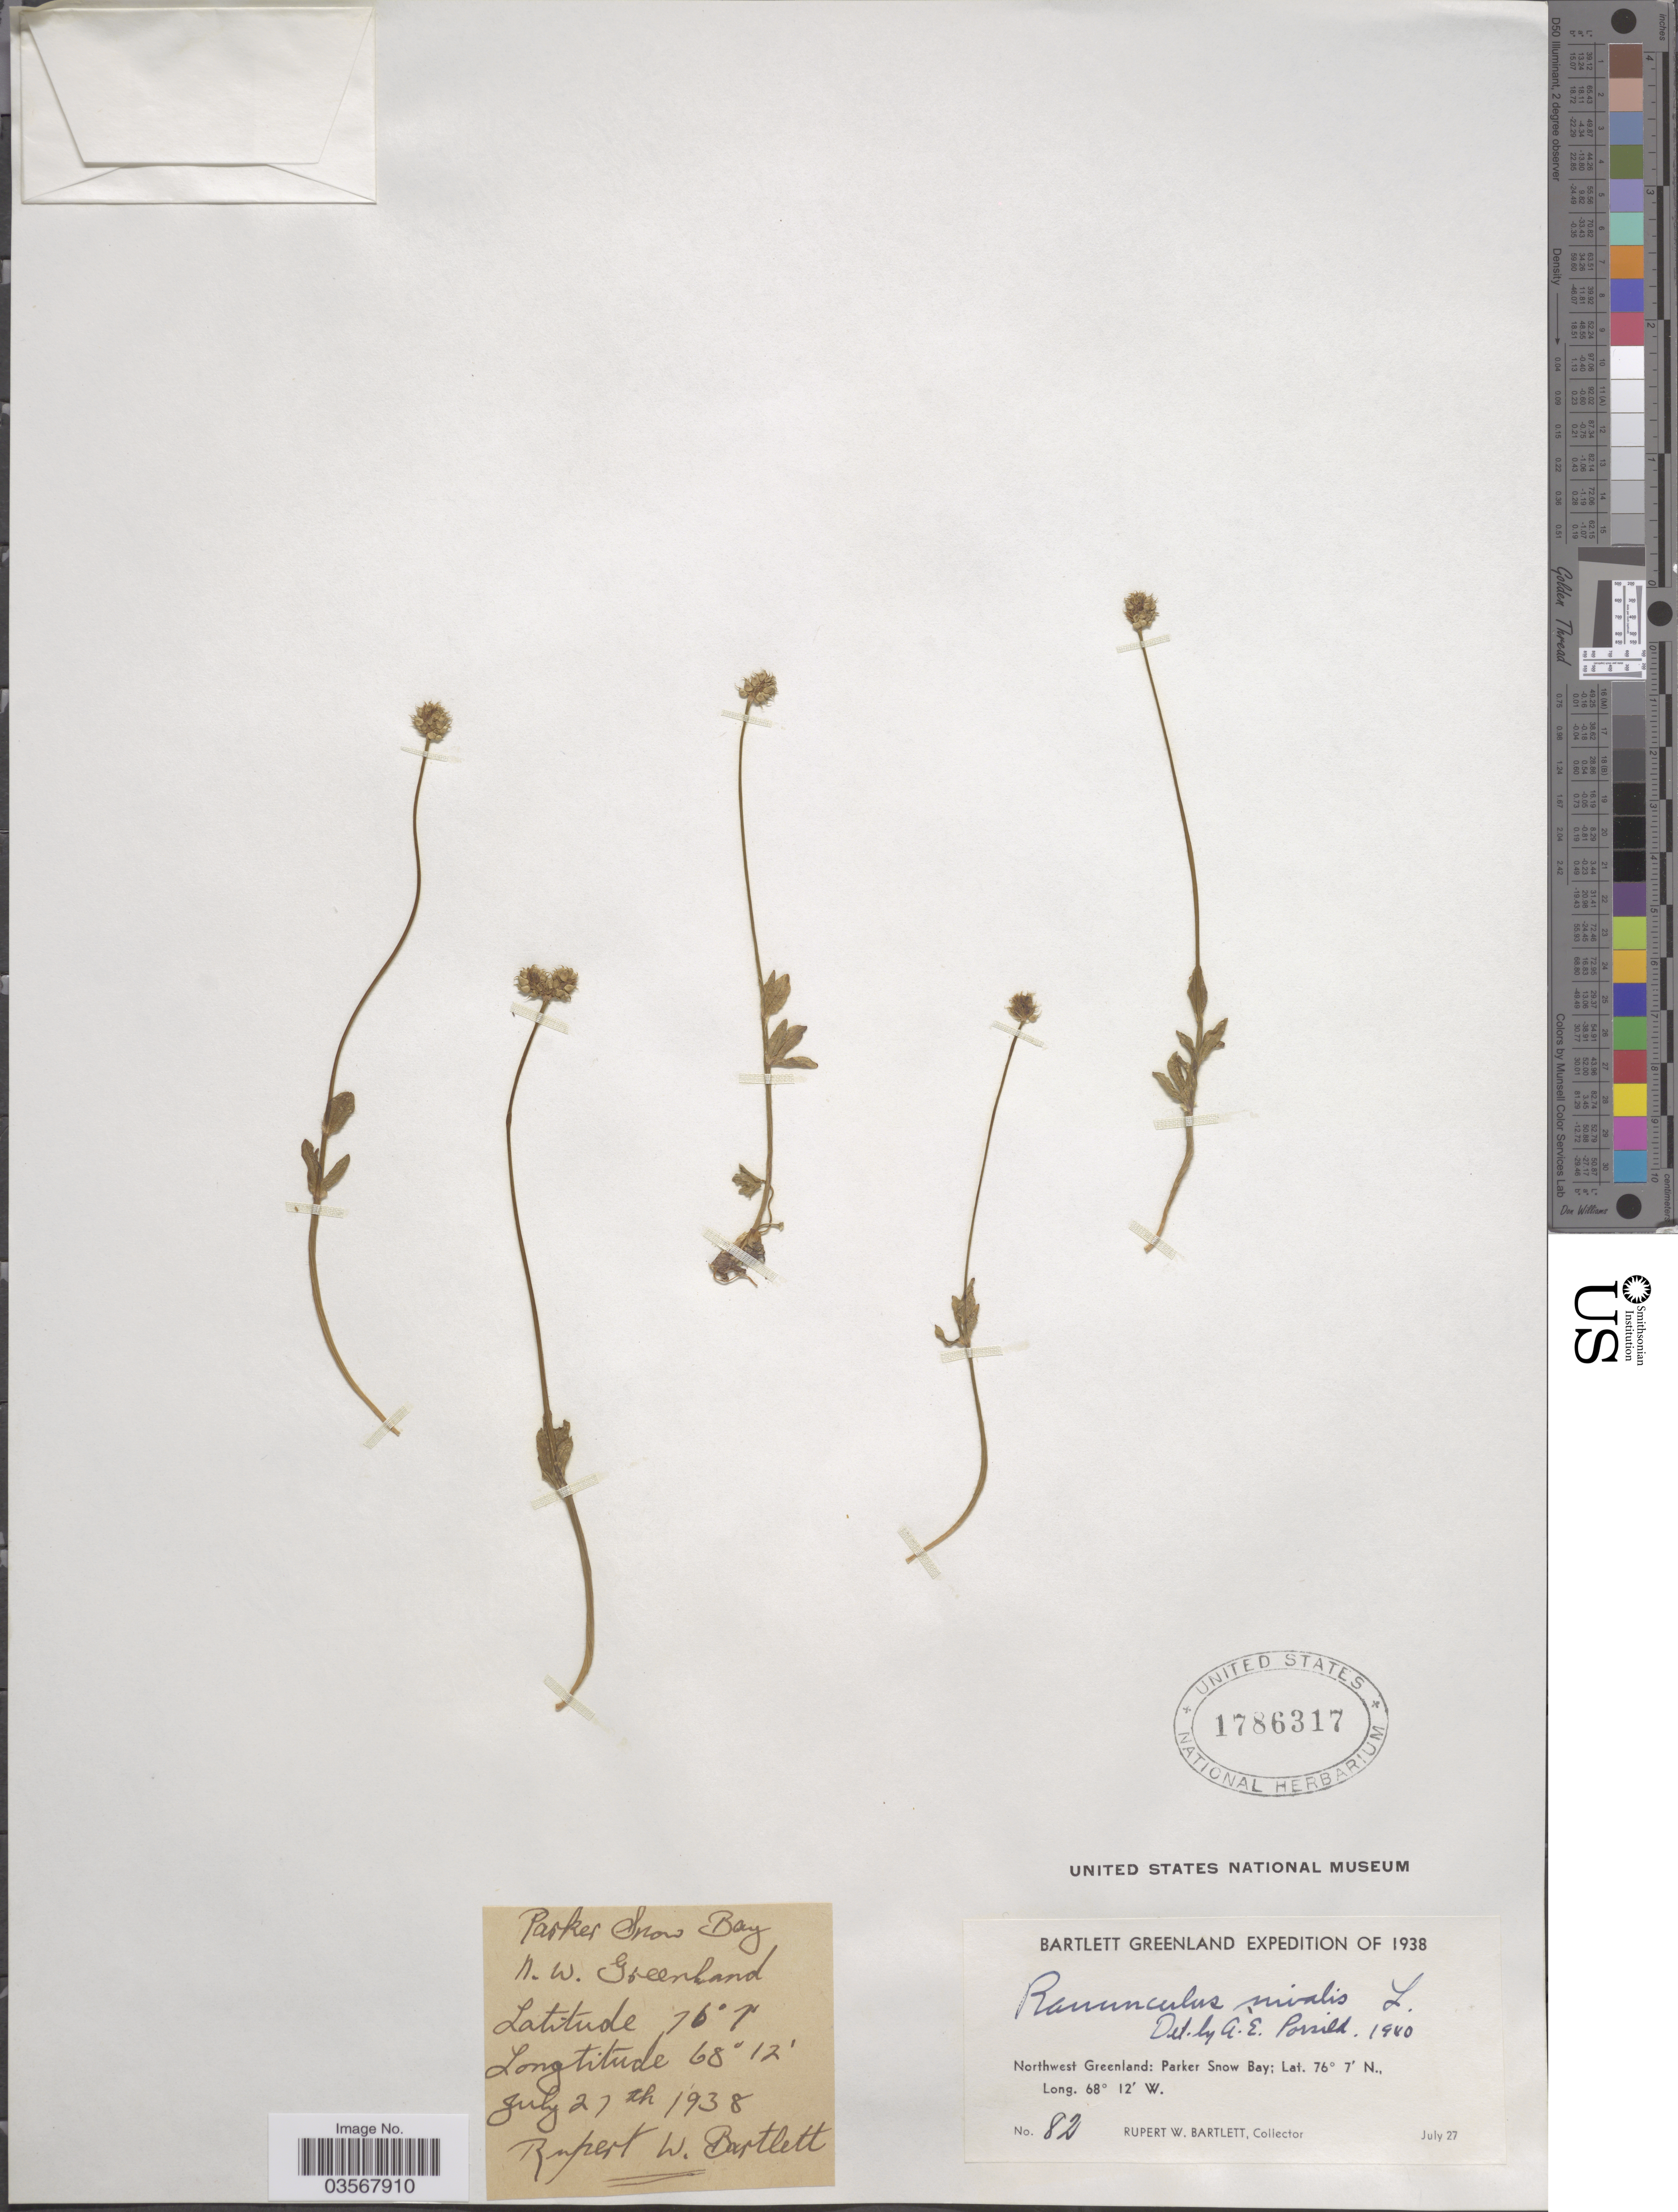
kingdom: Plantae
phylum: Tracheophyta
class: Magnoliopsida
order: Ranunculales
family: Ranunculaceae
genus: Ranunculus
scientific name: Ranunculus nivalis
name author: L.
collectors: R. W. Bartlett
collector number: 82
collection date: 1938-07-27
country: Greenland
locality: Northwest Greenland: Parker Snow Bay.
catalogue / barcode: US 1786317